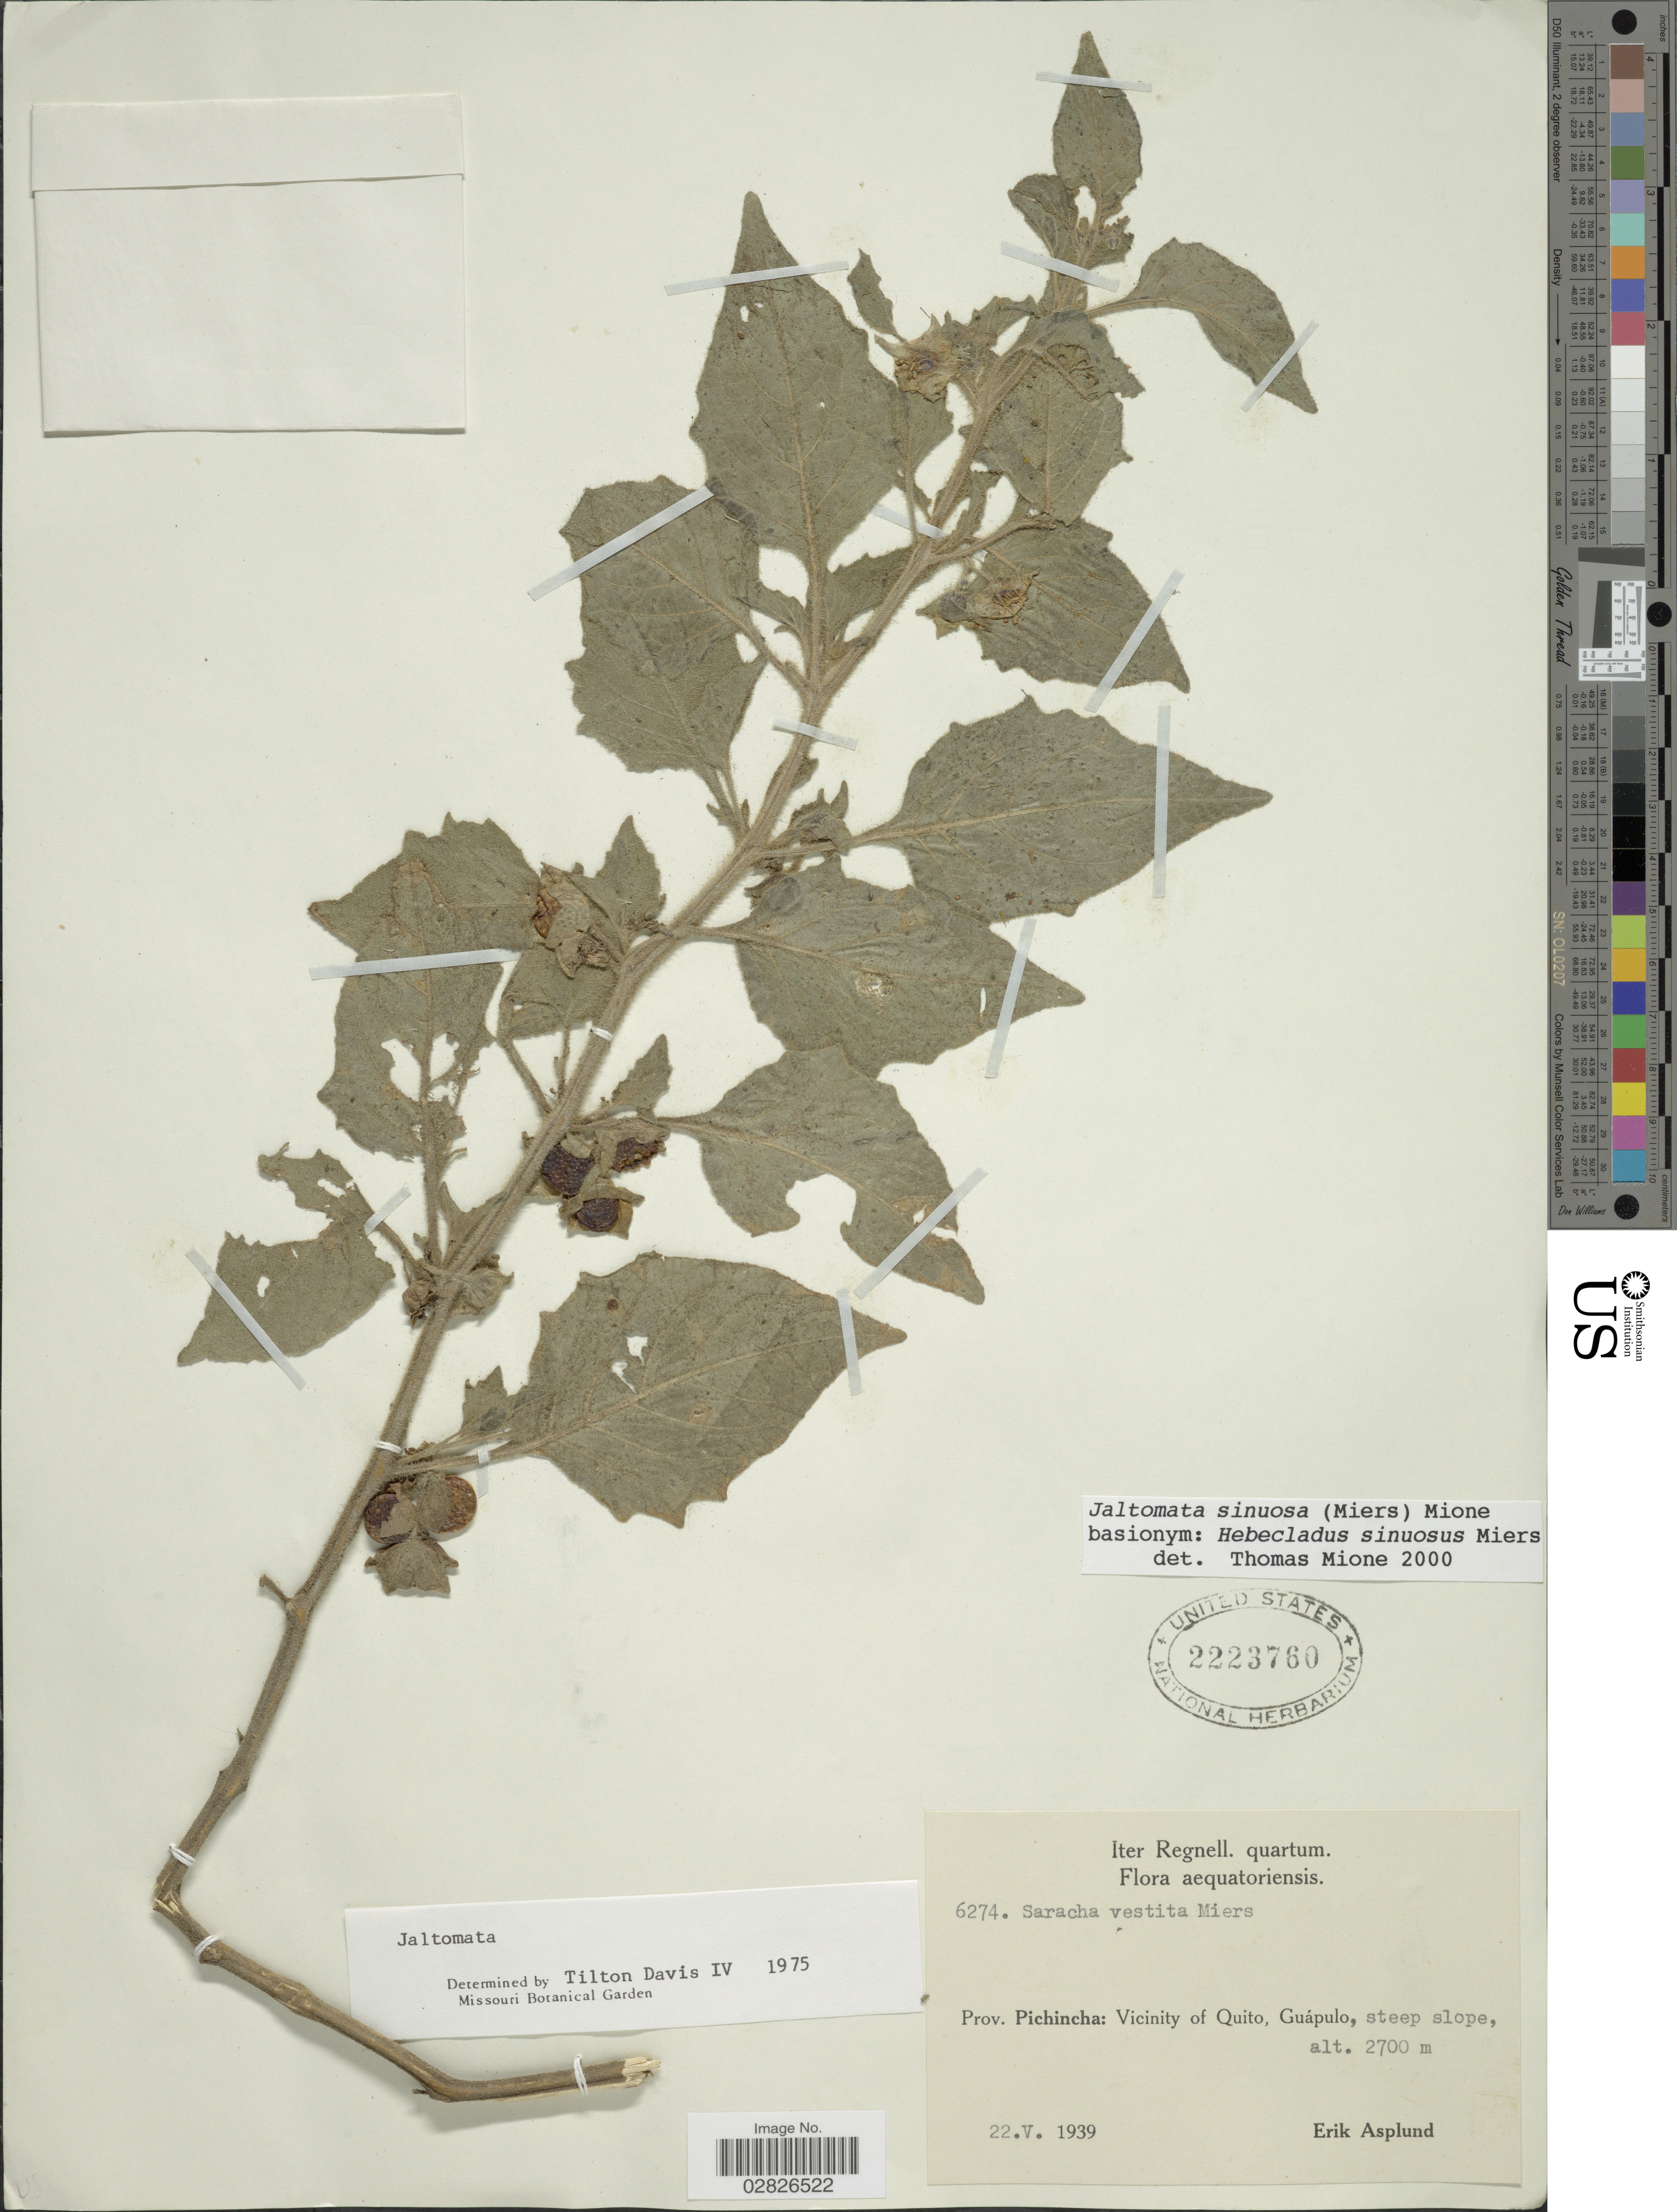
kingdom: Plantae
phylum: Tracheophyta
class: Magnoliopsida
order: Solanales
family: Solanaceae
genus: Jaltomata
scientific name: Jaltomata sinuosa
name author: (Miers) Mione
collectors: E. Asplund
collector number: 6274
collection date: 1939-05-22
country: Ecuador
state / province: Pichincha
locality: Vicinity of Quito, Guápulo.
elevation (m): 2700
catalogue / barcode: US 2223760